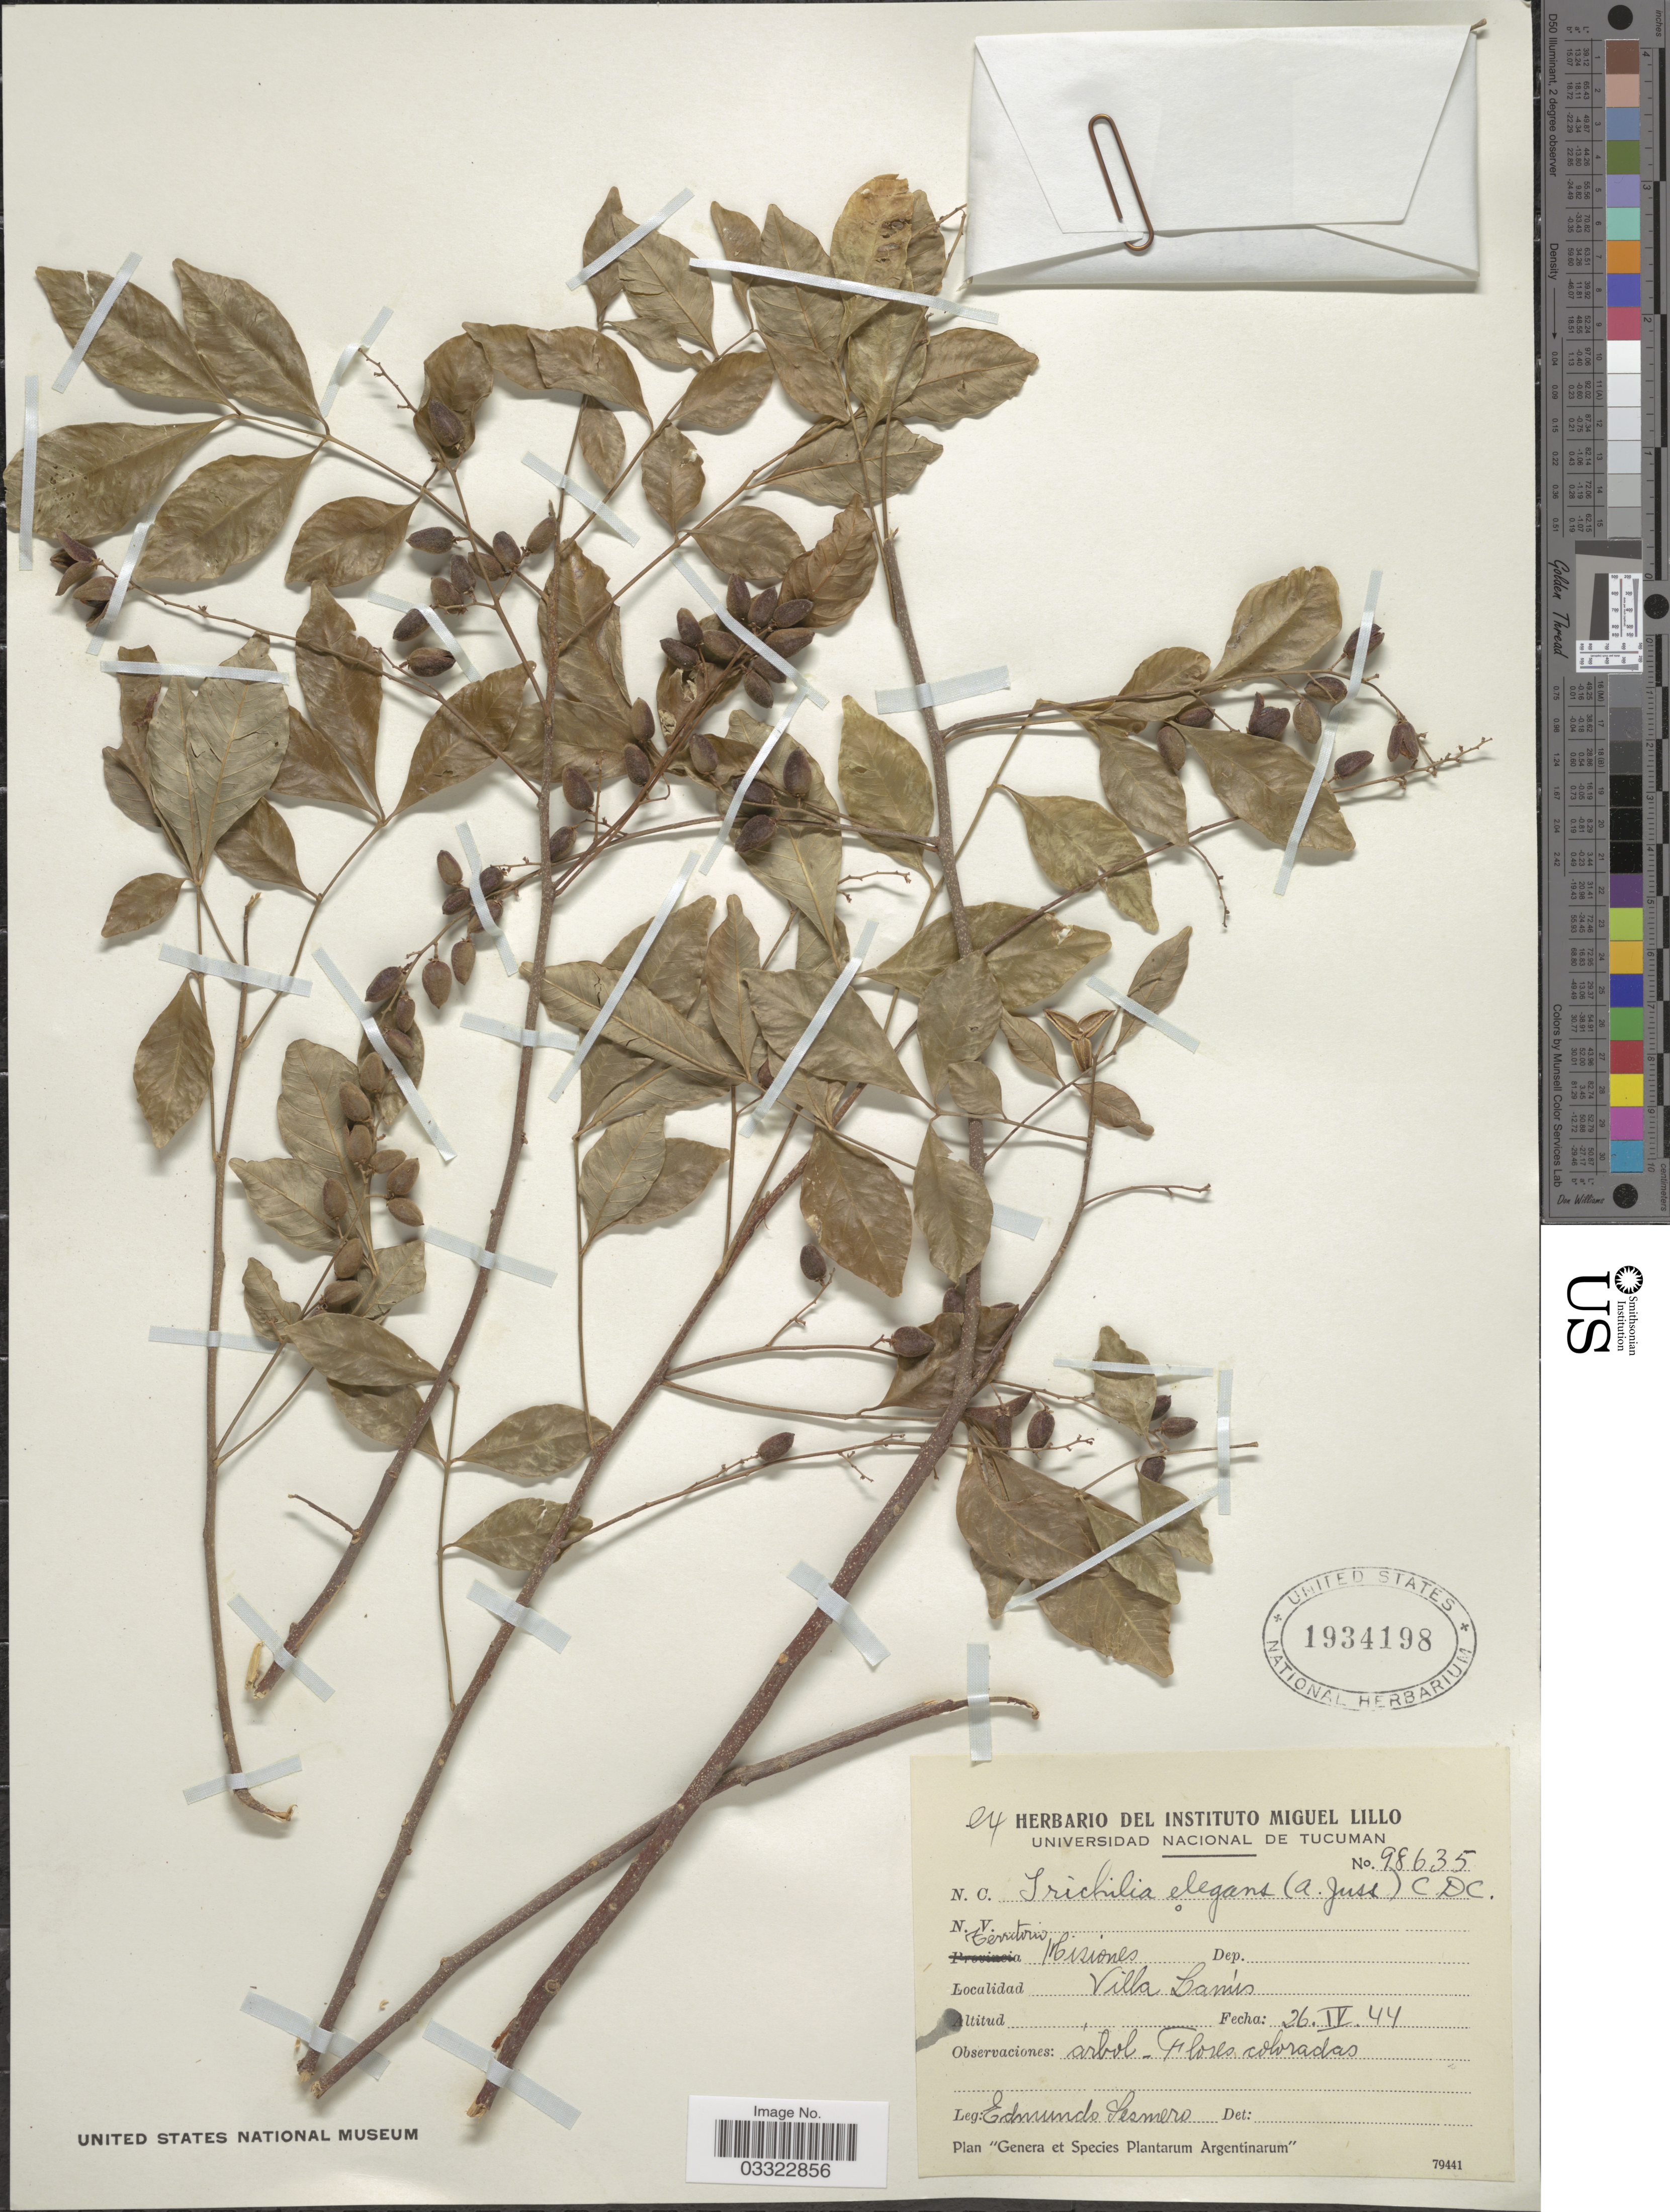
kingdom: Plantae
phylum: Tracheophyta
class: Magnoliopsida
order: Sapindales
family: Meliaceae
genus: Trichilia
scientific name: Trichilia elegans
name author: A. Juss.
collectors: E. Sesmero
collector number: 98635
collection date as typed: Transcribed d/m/y: 26/4/44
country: Argentina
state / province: Misiones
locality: Territorio Misiones. Villa Lamís.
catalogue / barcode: US 1934198